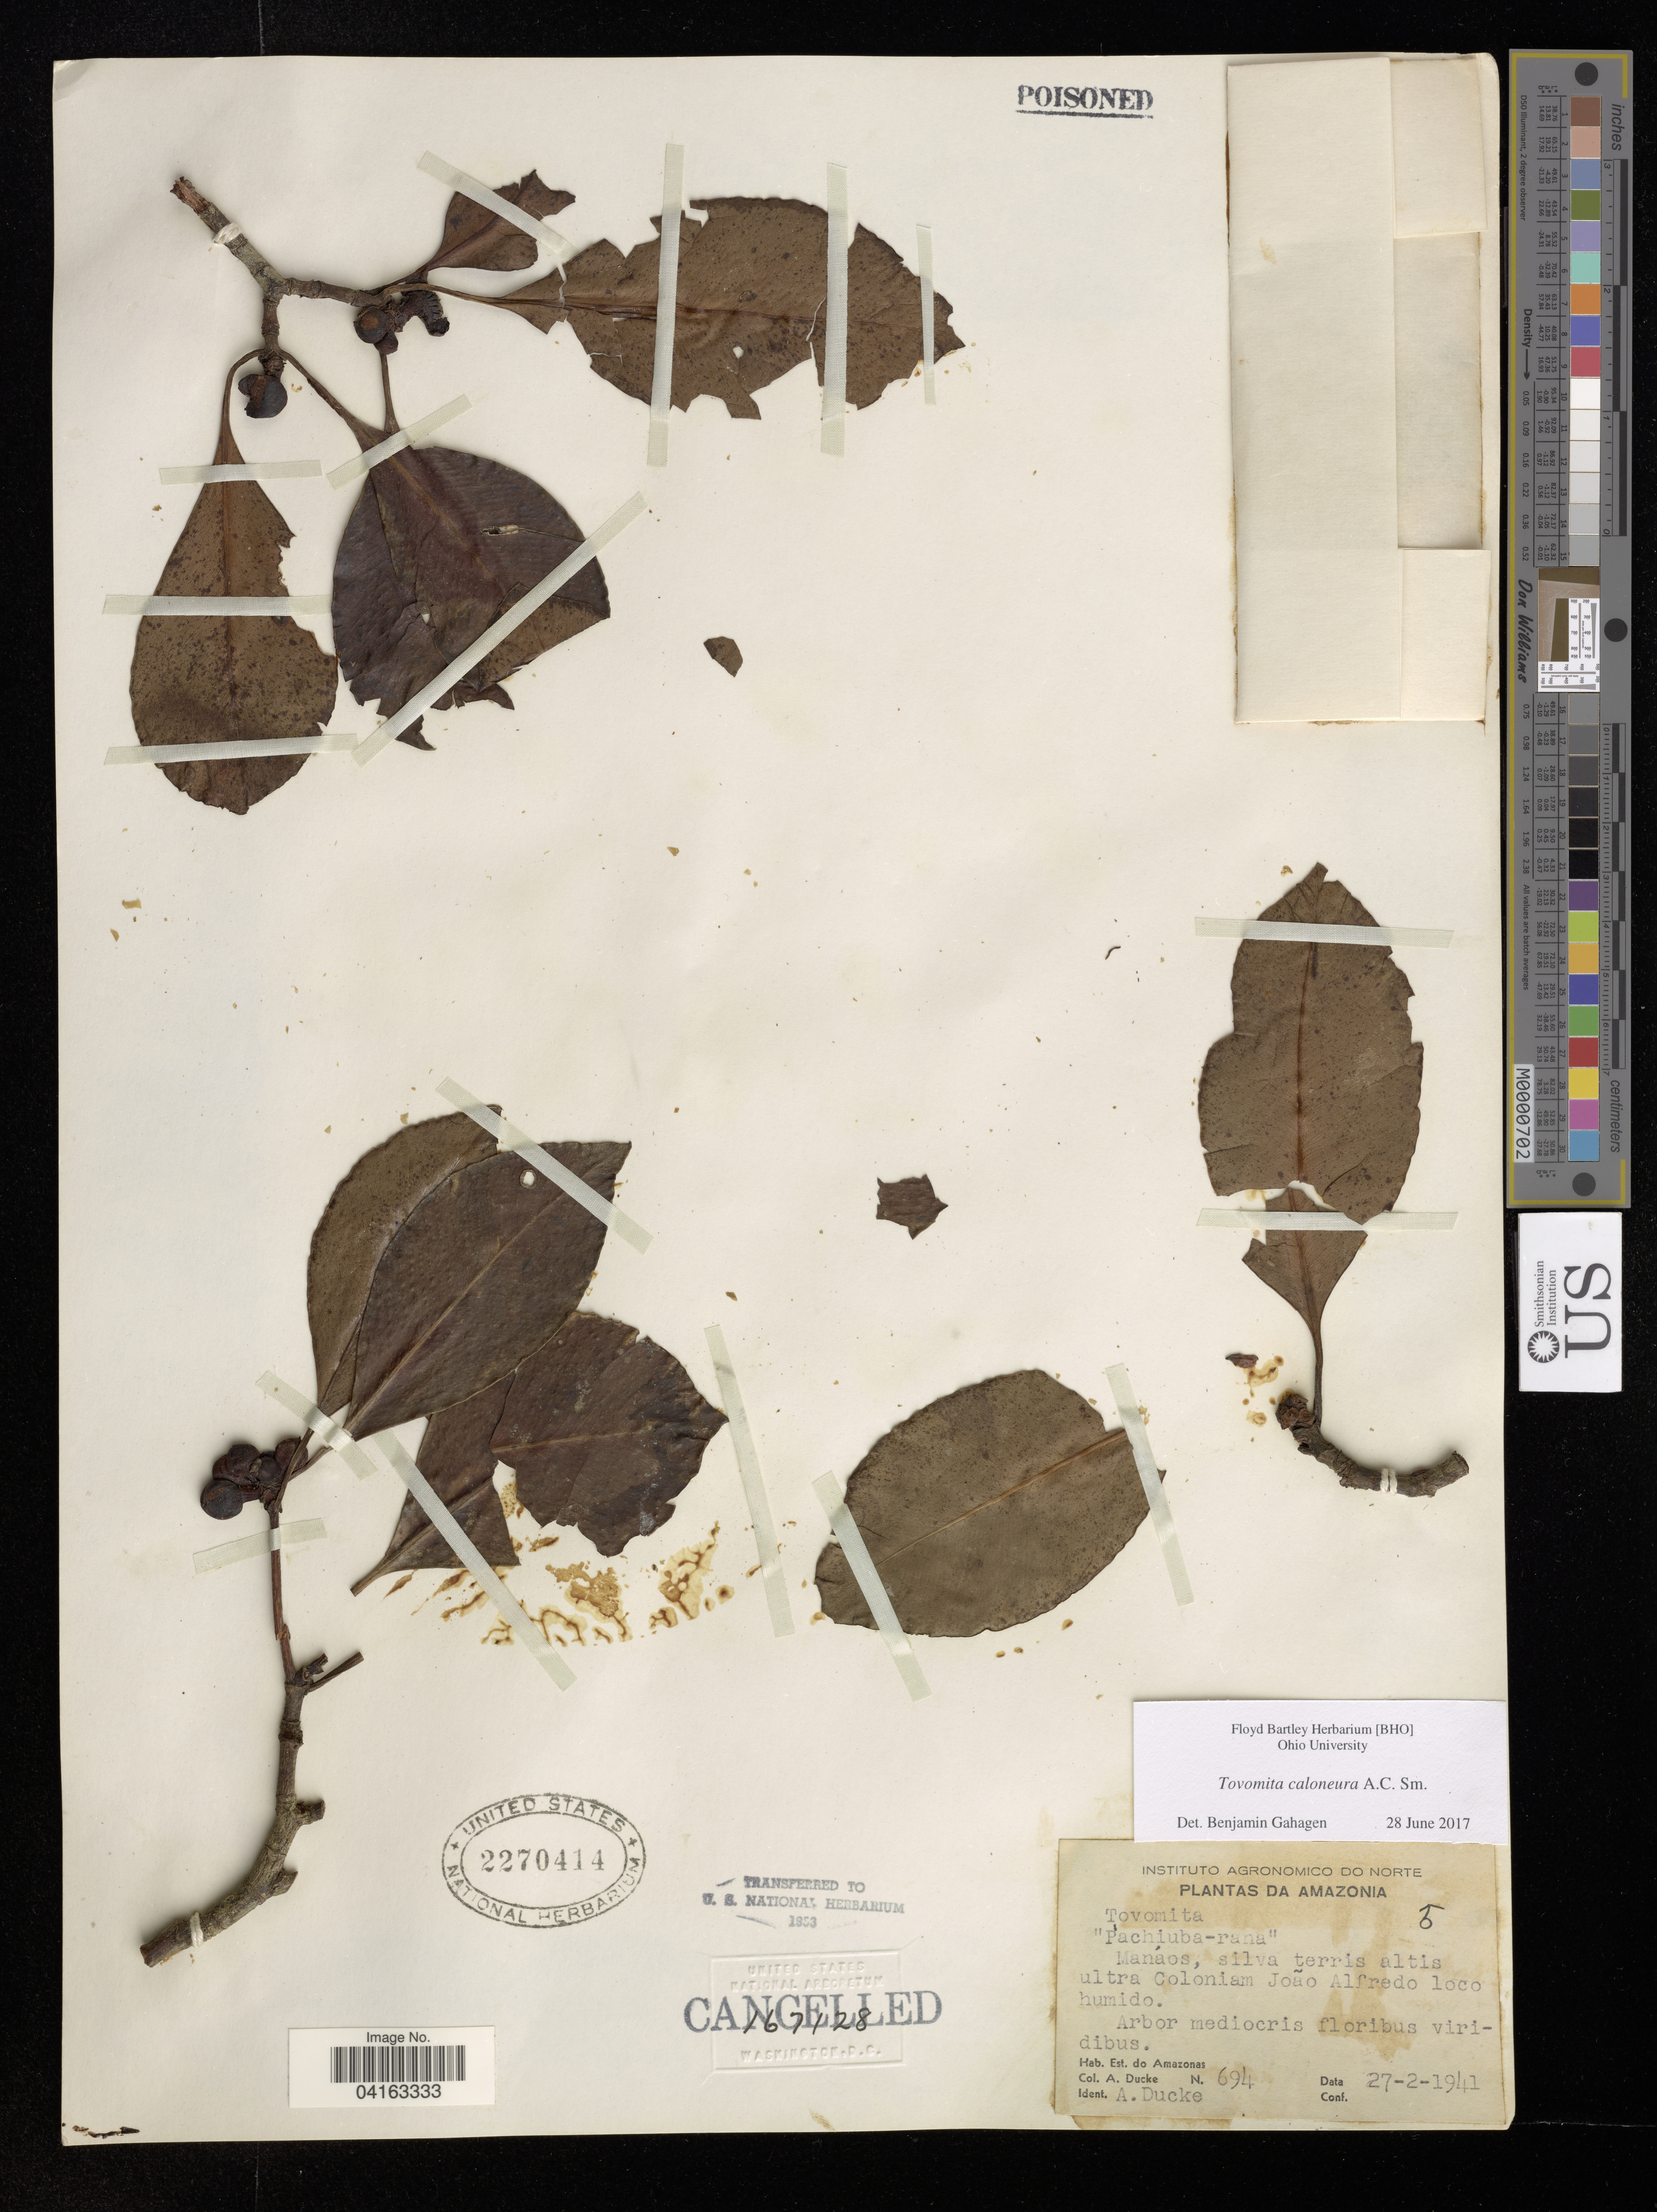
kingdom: Plantae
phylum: Tracheophyta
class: Magnoliopsida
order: Malpighiales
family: Clusiaceae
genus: Tovomita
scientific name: Tovomita caloneura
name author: A.C. Sm.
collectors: A. Ducke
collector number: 694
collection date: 1941-02-27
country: Brazil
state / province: Amazonas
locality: Manáos, silva terris altis ultra Coloniam João Alfredo loco humido.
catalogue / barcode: US 2270414